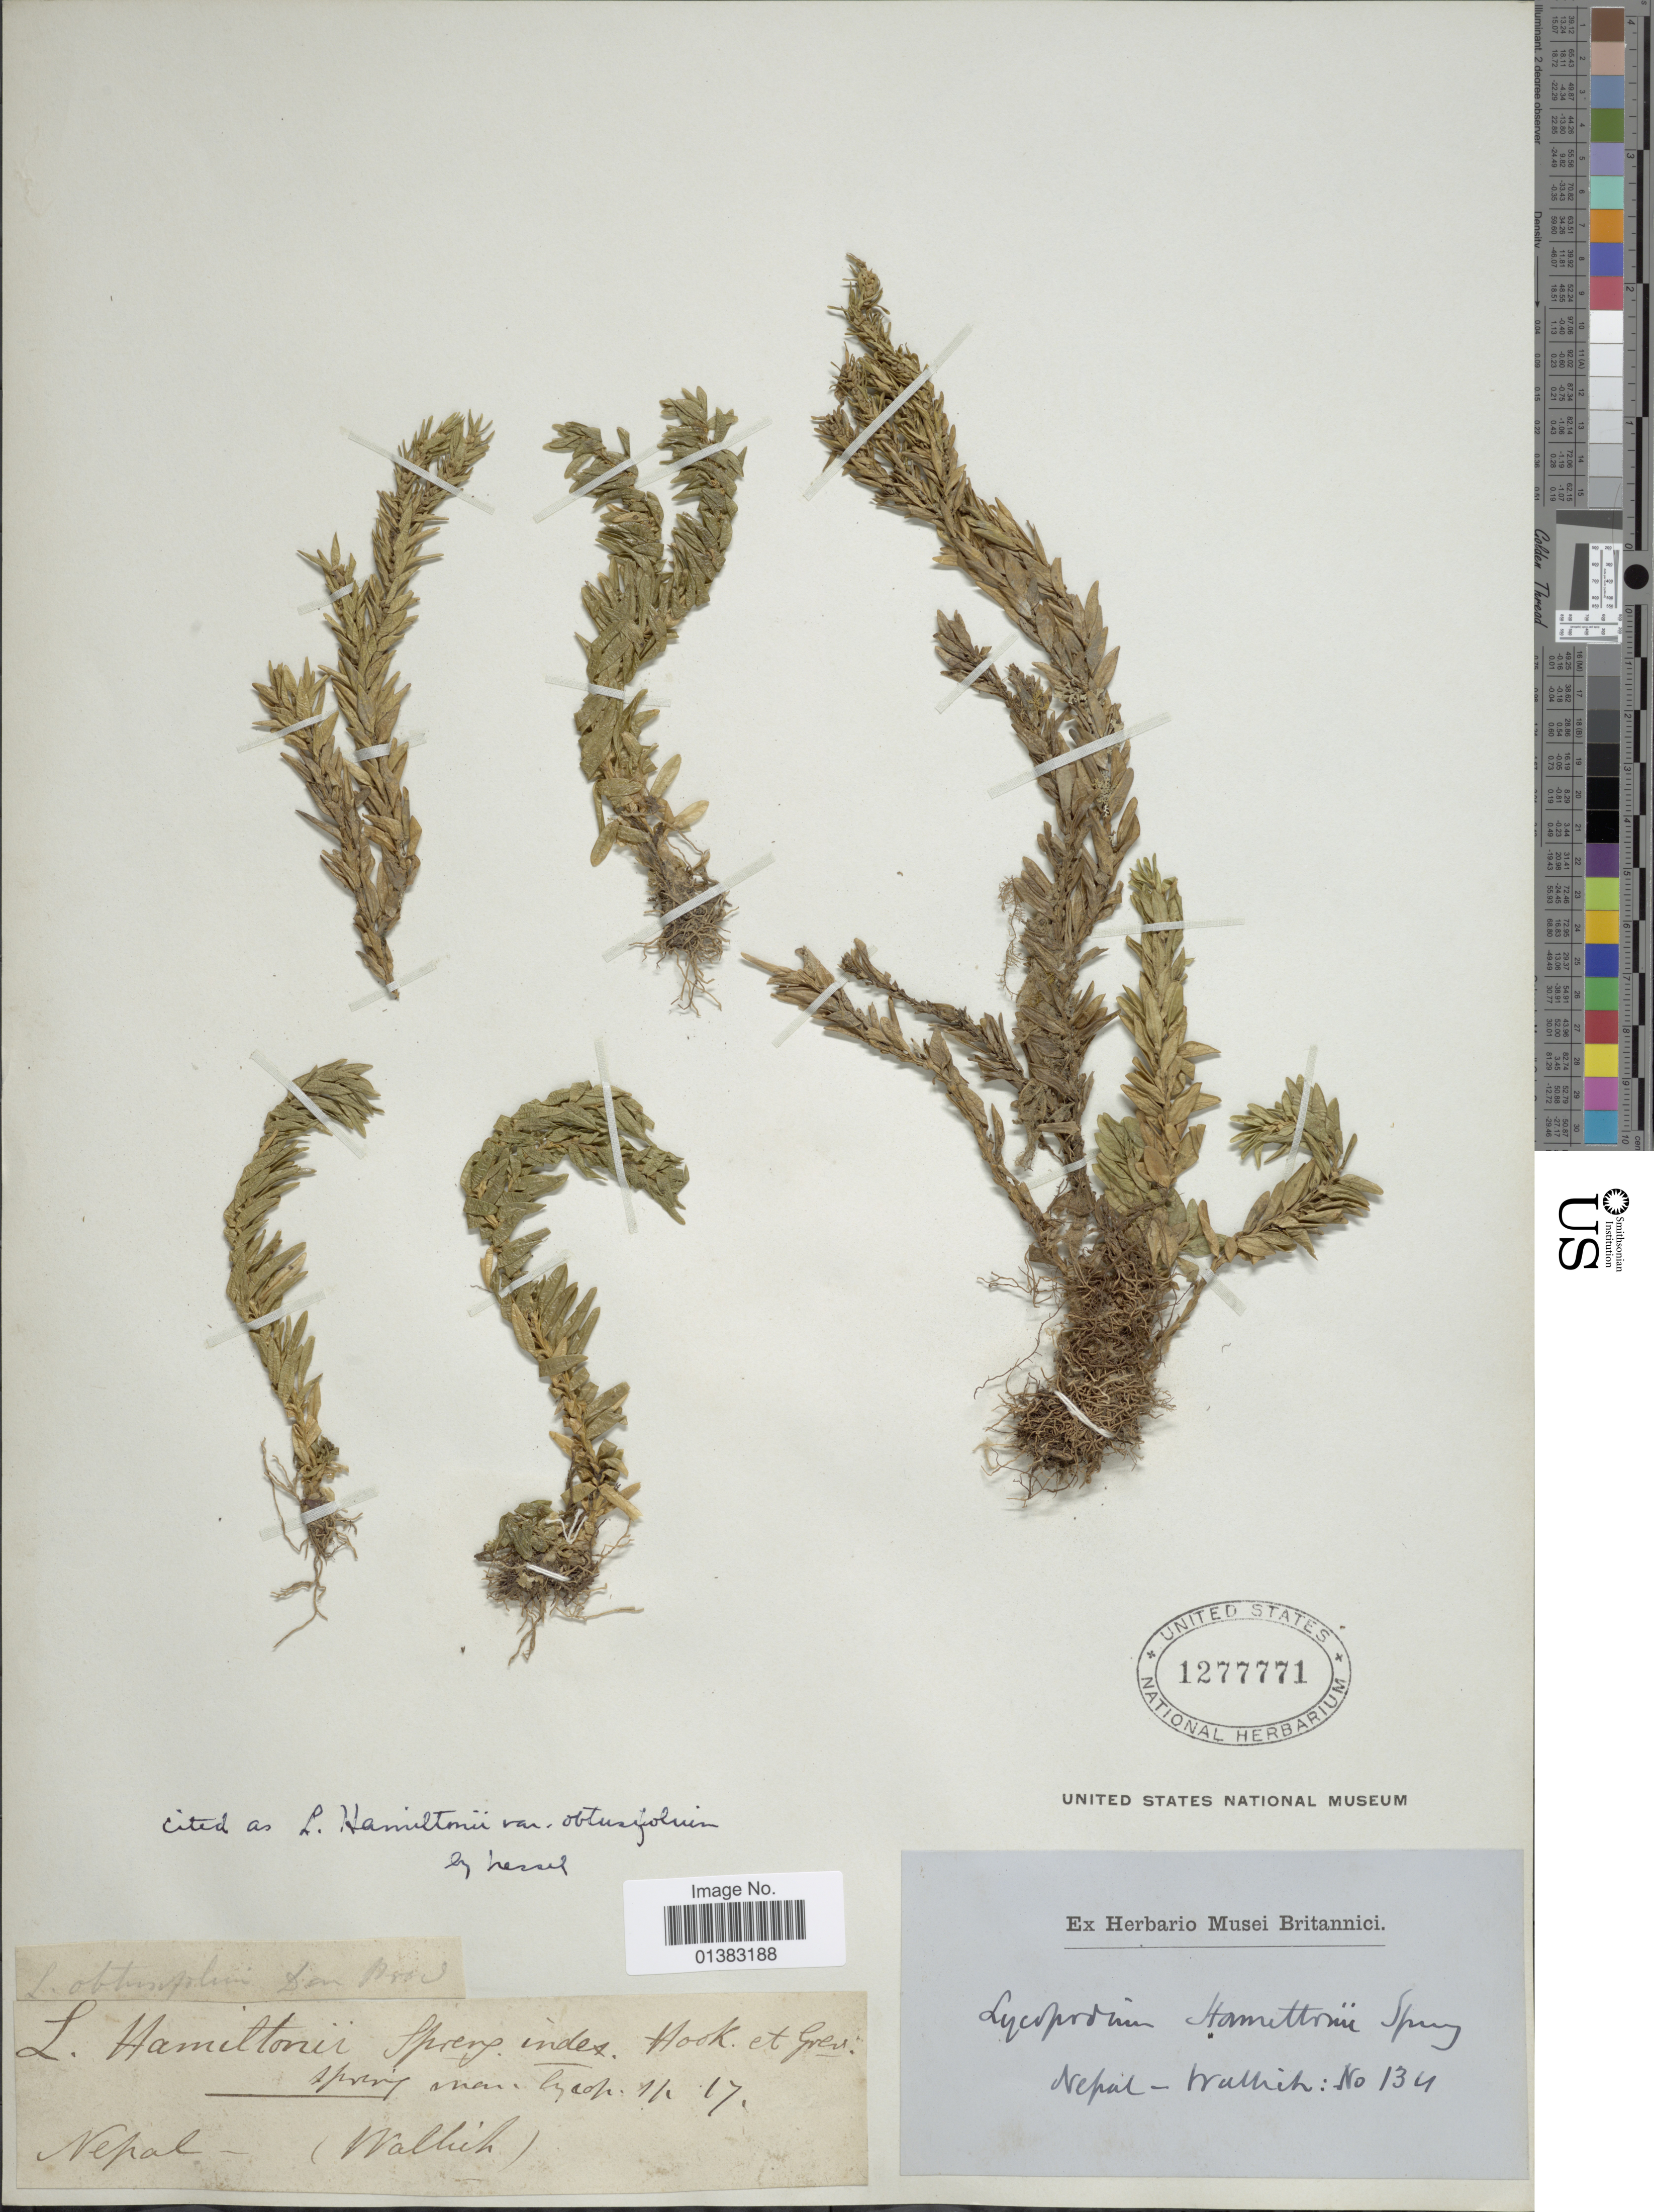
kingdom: Plantae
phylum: Tracheophyta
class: Lycopodiopsida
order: Lycopodiales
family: Lycopodiaceae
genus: Phlegmariurus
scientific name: Phlegmariurus hamiltonii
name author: (Spreng.) Á. Löve & D. Löve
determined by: Field, A. R.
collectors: -- Wallich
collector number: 134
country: Nepal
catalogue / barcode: US 1277771